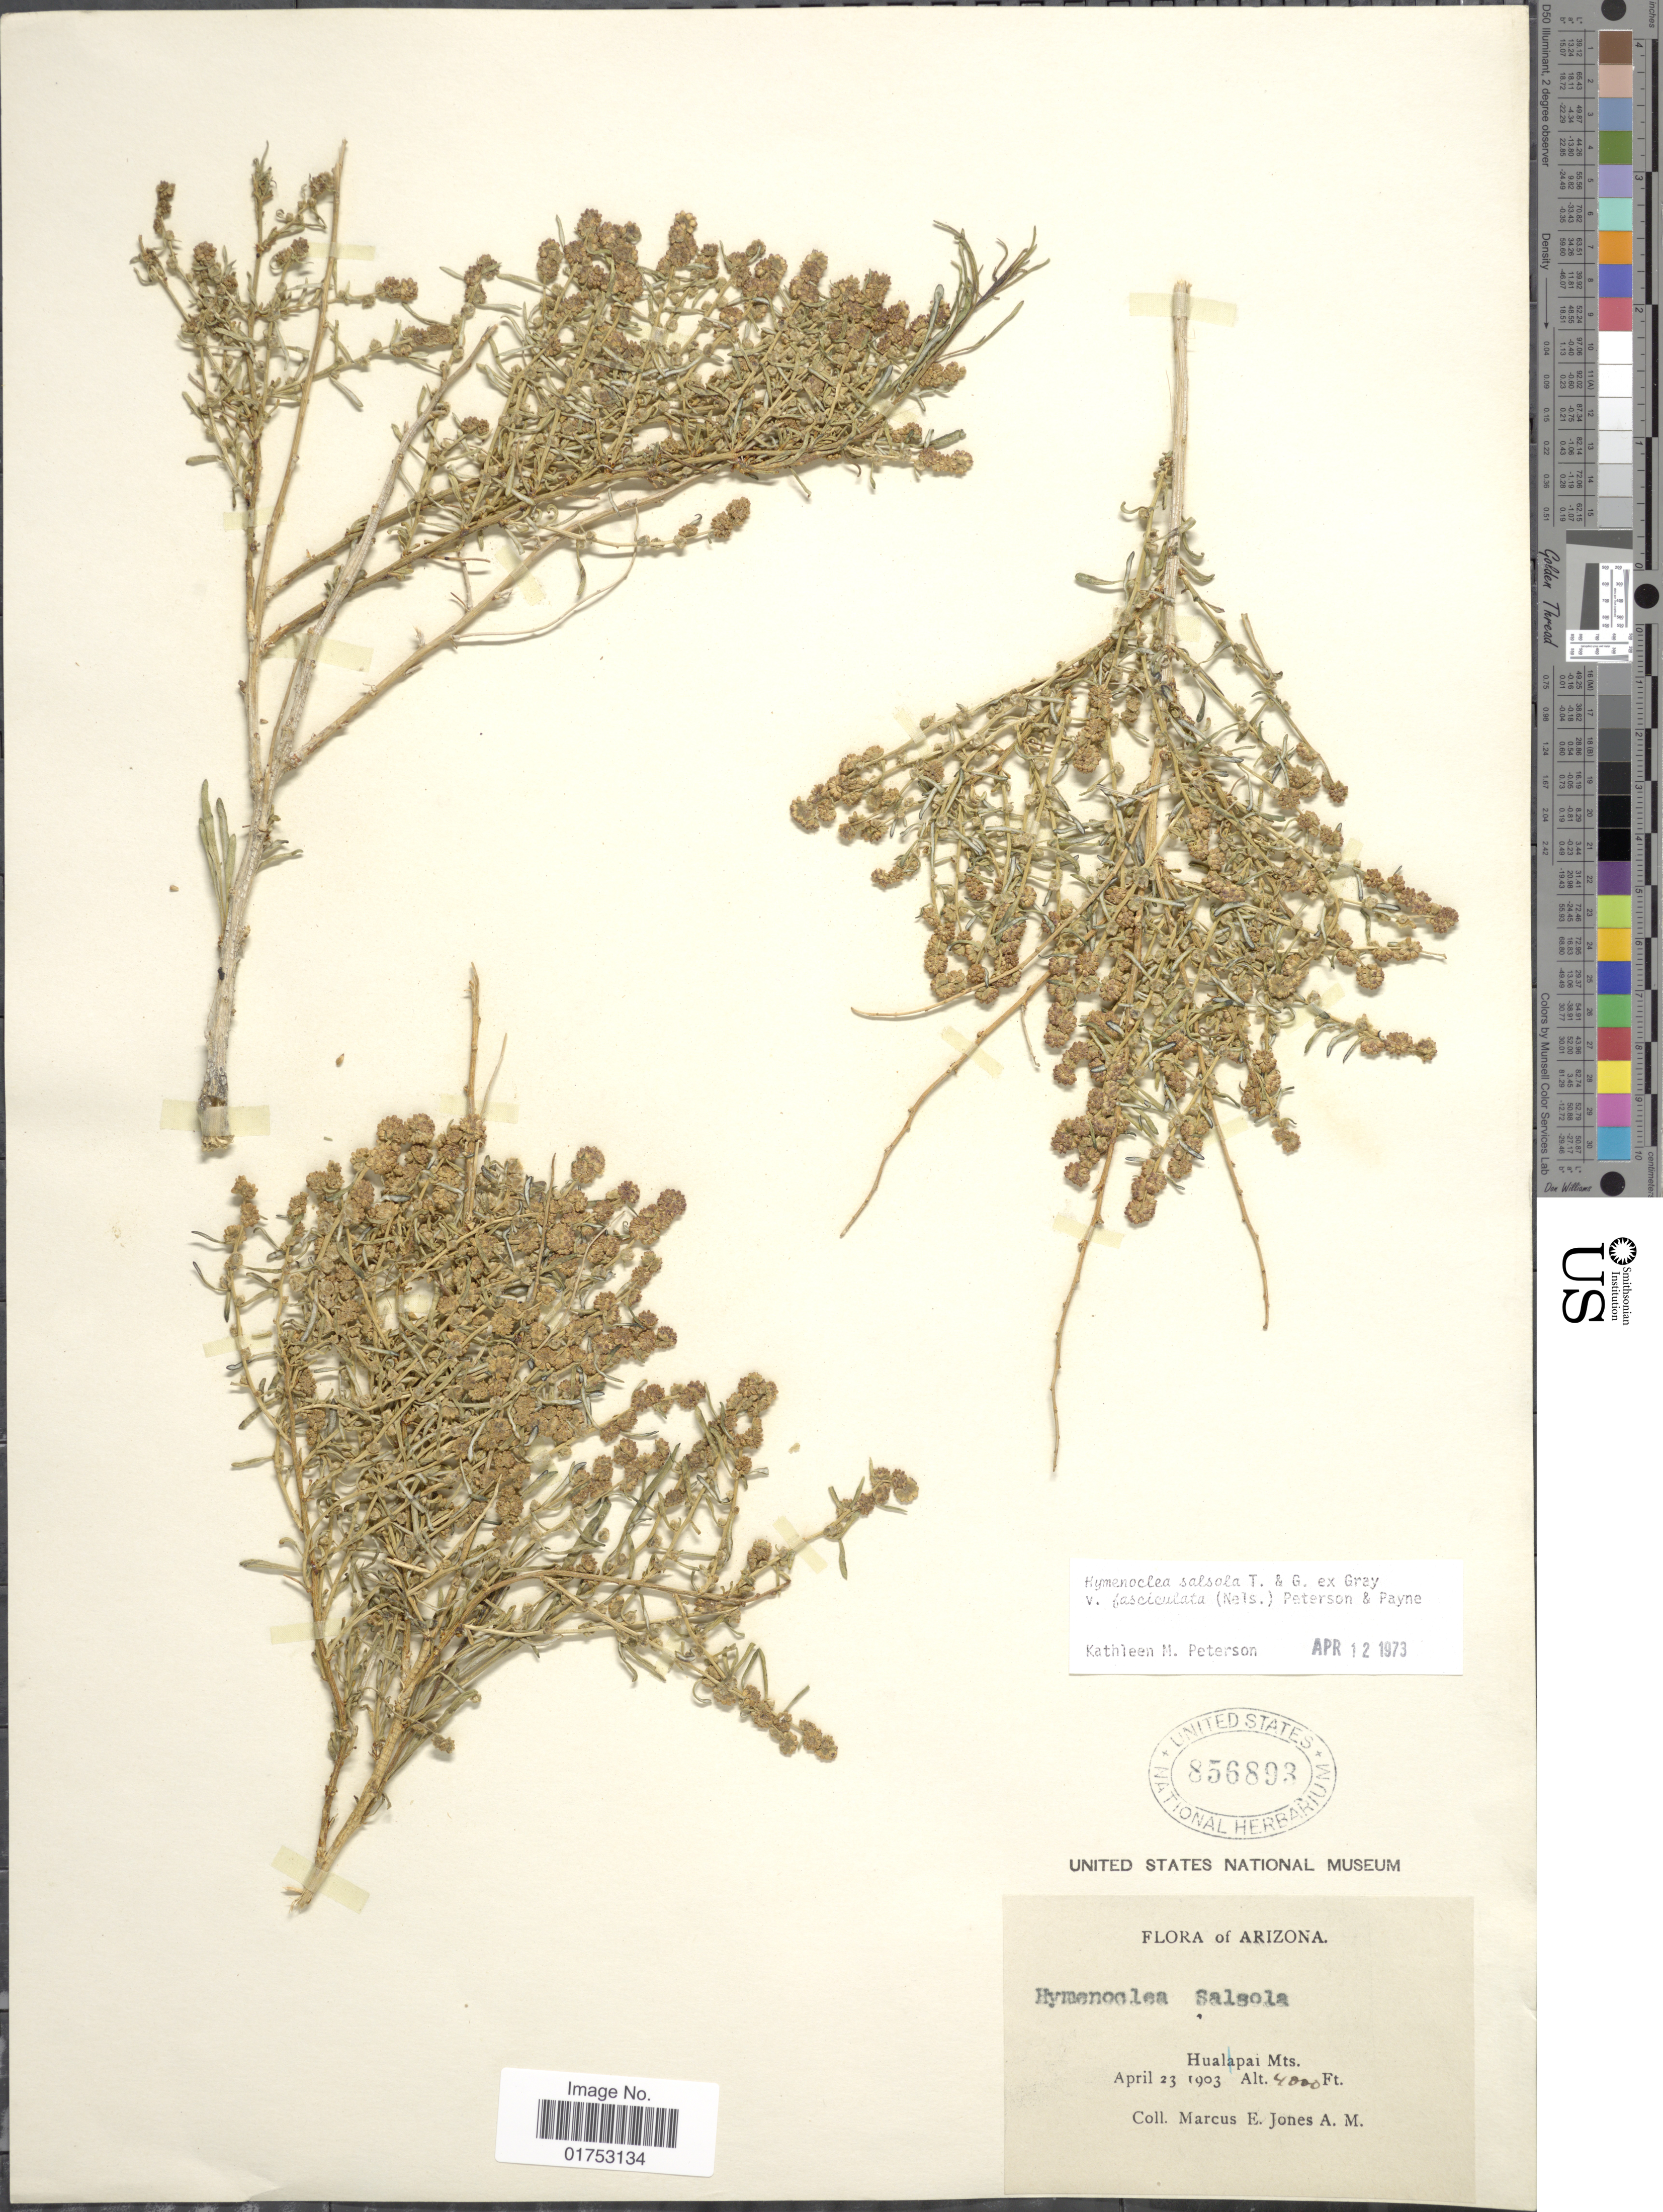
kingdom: Plantae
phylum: Tracheophyta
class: Magnoliopsida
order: Asterales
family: Asteraceae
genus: Hymenoclea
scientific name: Hymenoclea salsola var. fasciculata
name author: (A. Nelson) K.M. Peterson & W.W.Payne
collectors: M. E. Jones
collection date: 1903-04-23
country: United States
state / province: Arizona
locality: Hualapai Mts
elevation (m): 1219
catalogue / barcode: US 856893